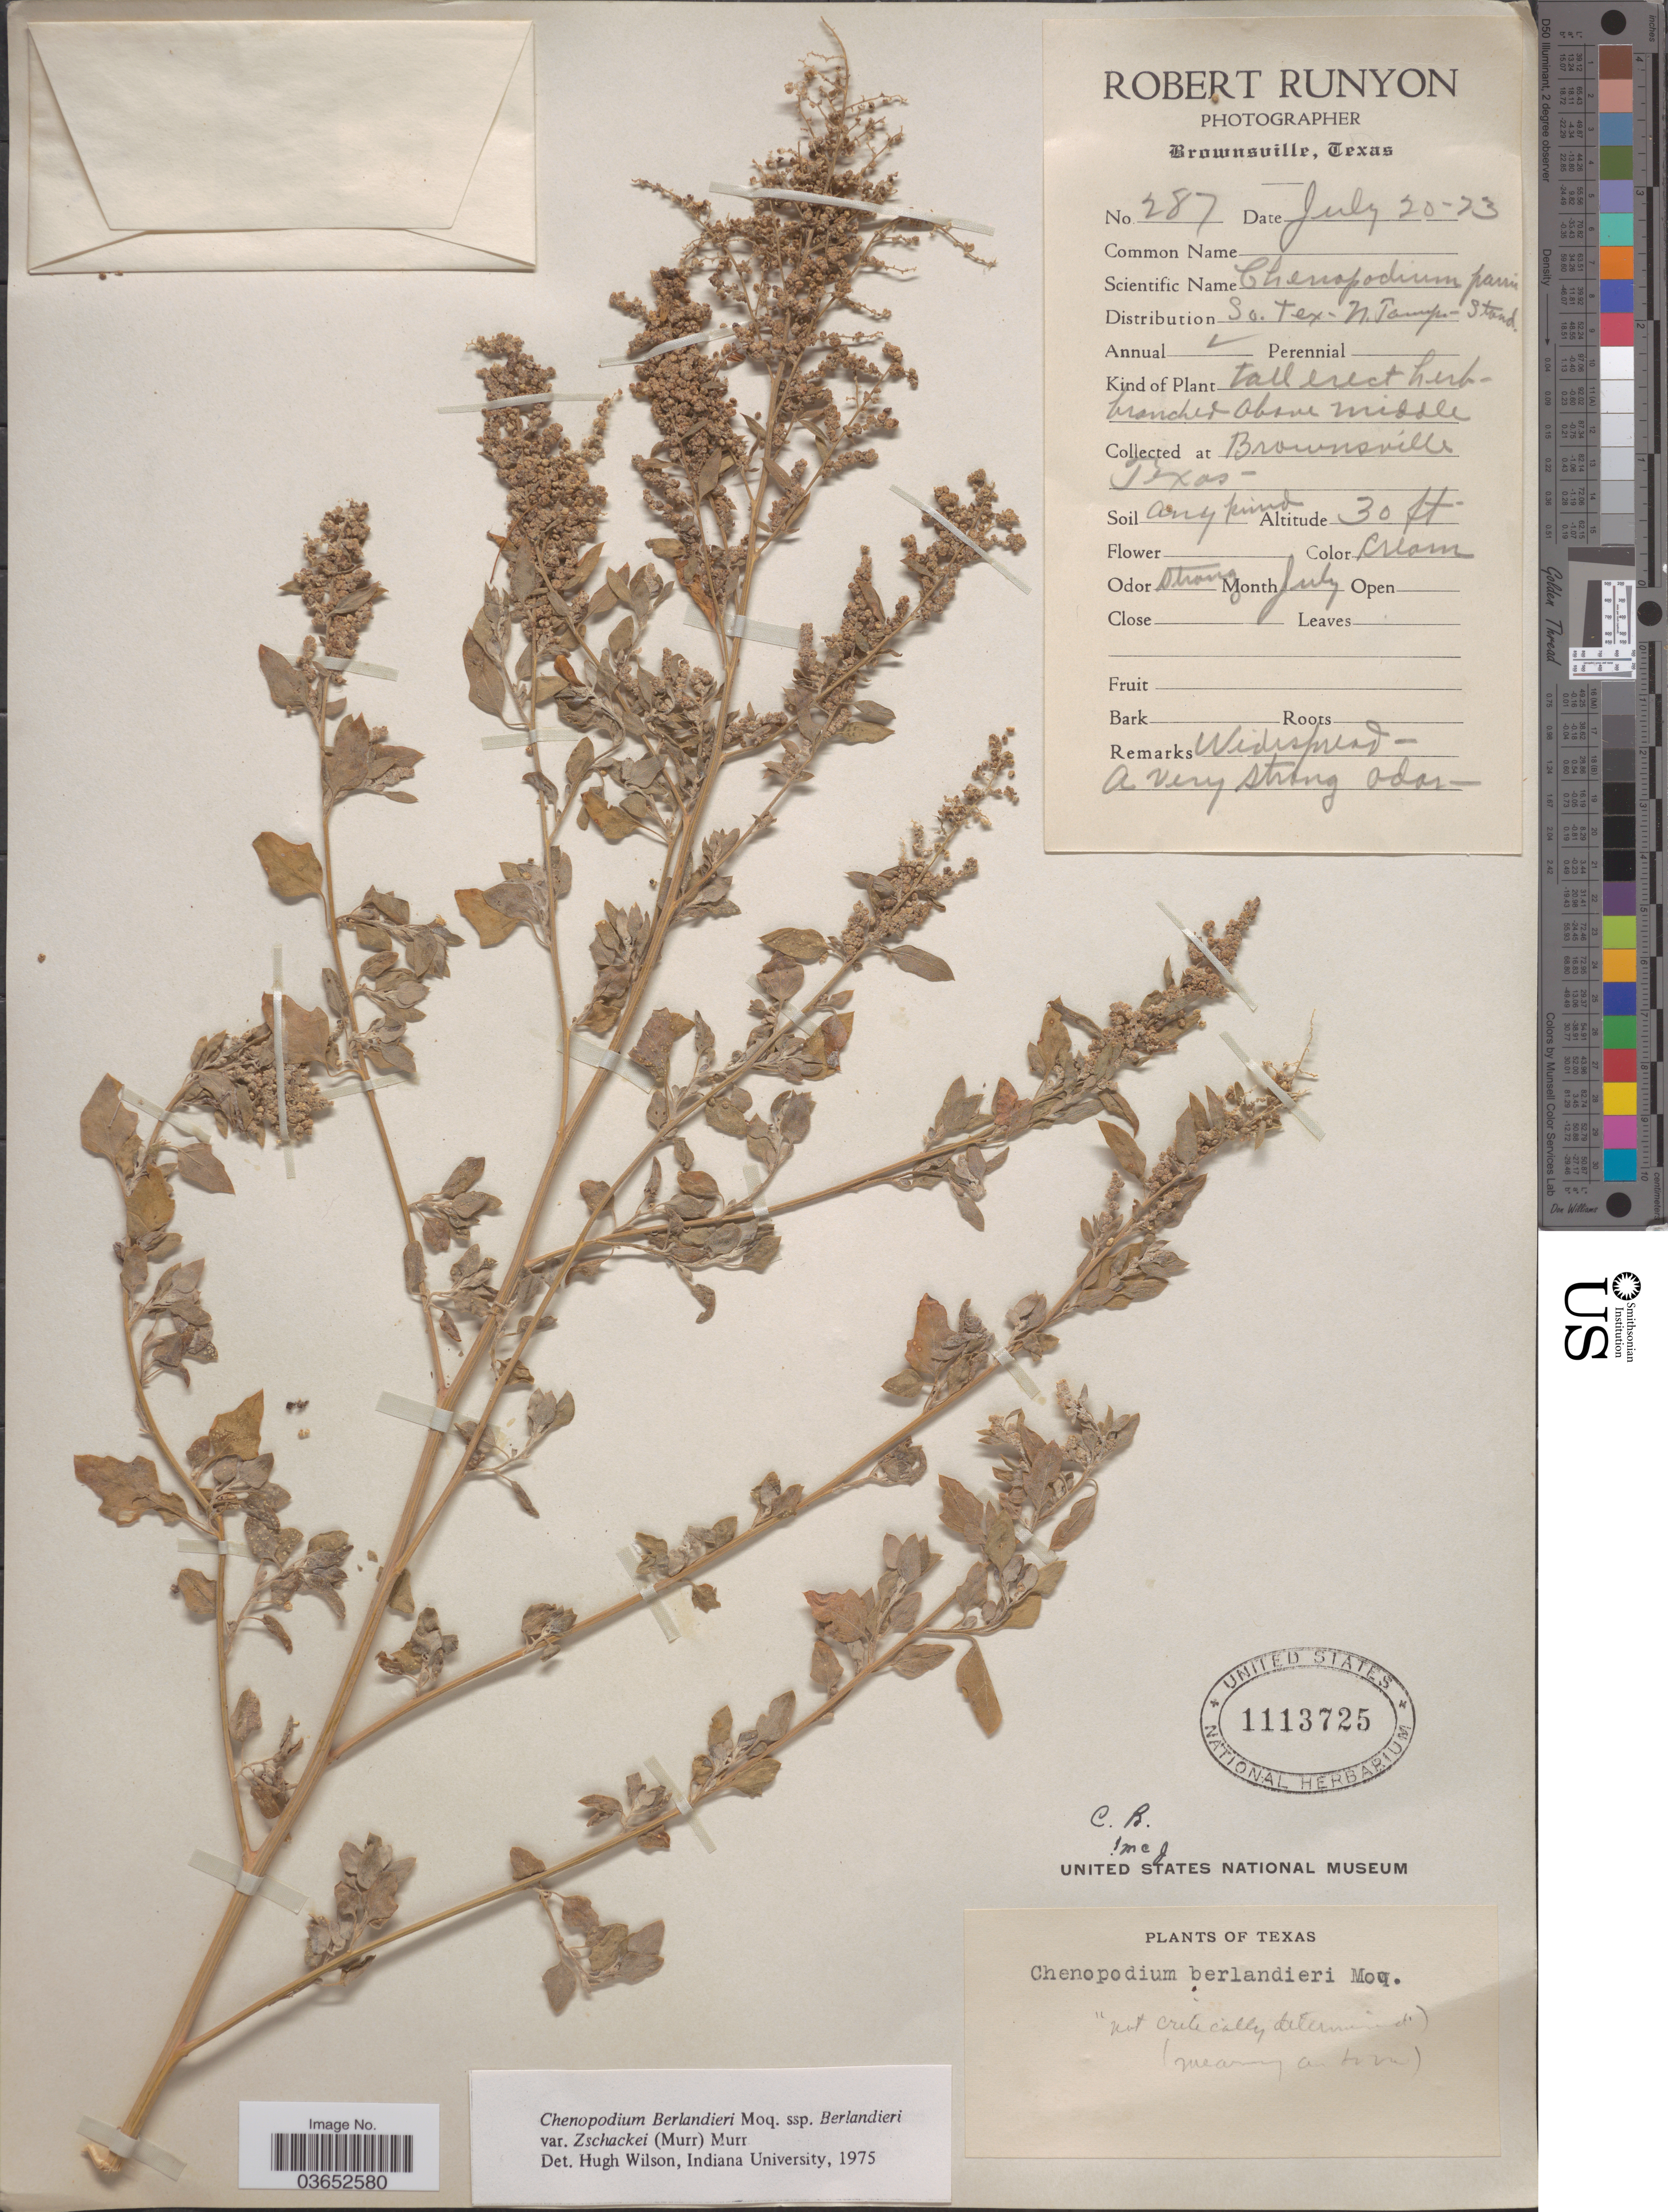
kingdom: Plantae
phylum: Tracheophyta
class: Magnoliopsida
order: Caryophyllales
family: Amaranthaceae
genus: Chenopodium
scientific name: Chenopodium berlandieri var. typicum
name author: A. Ludw. ex Graebn.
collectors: R. Runyon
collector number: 287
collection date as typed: Transcribed d/m/y: 20/7/23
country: United States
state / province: Texas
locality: Distribution So. Tex. N. Tamps - Stand. Brownsville.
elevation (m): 9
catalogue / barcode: US 1113725